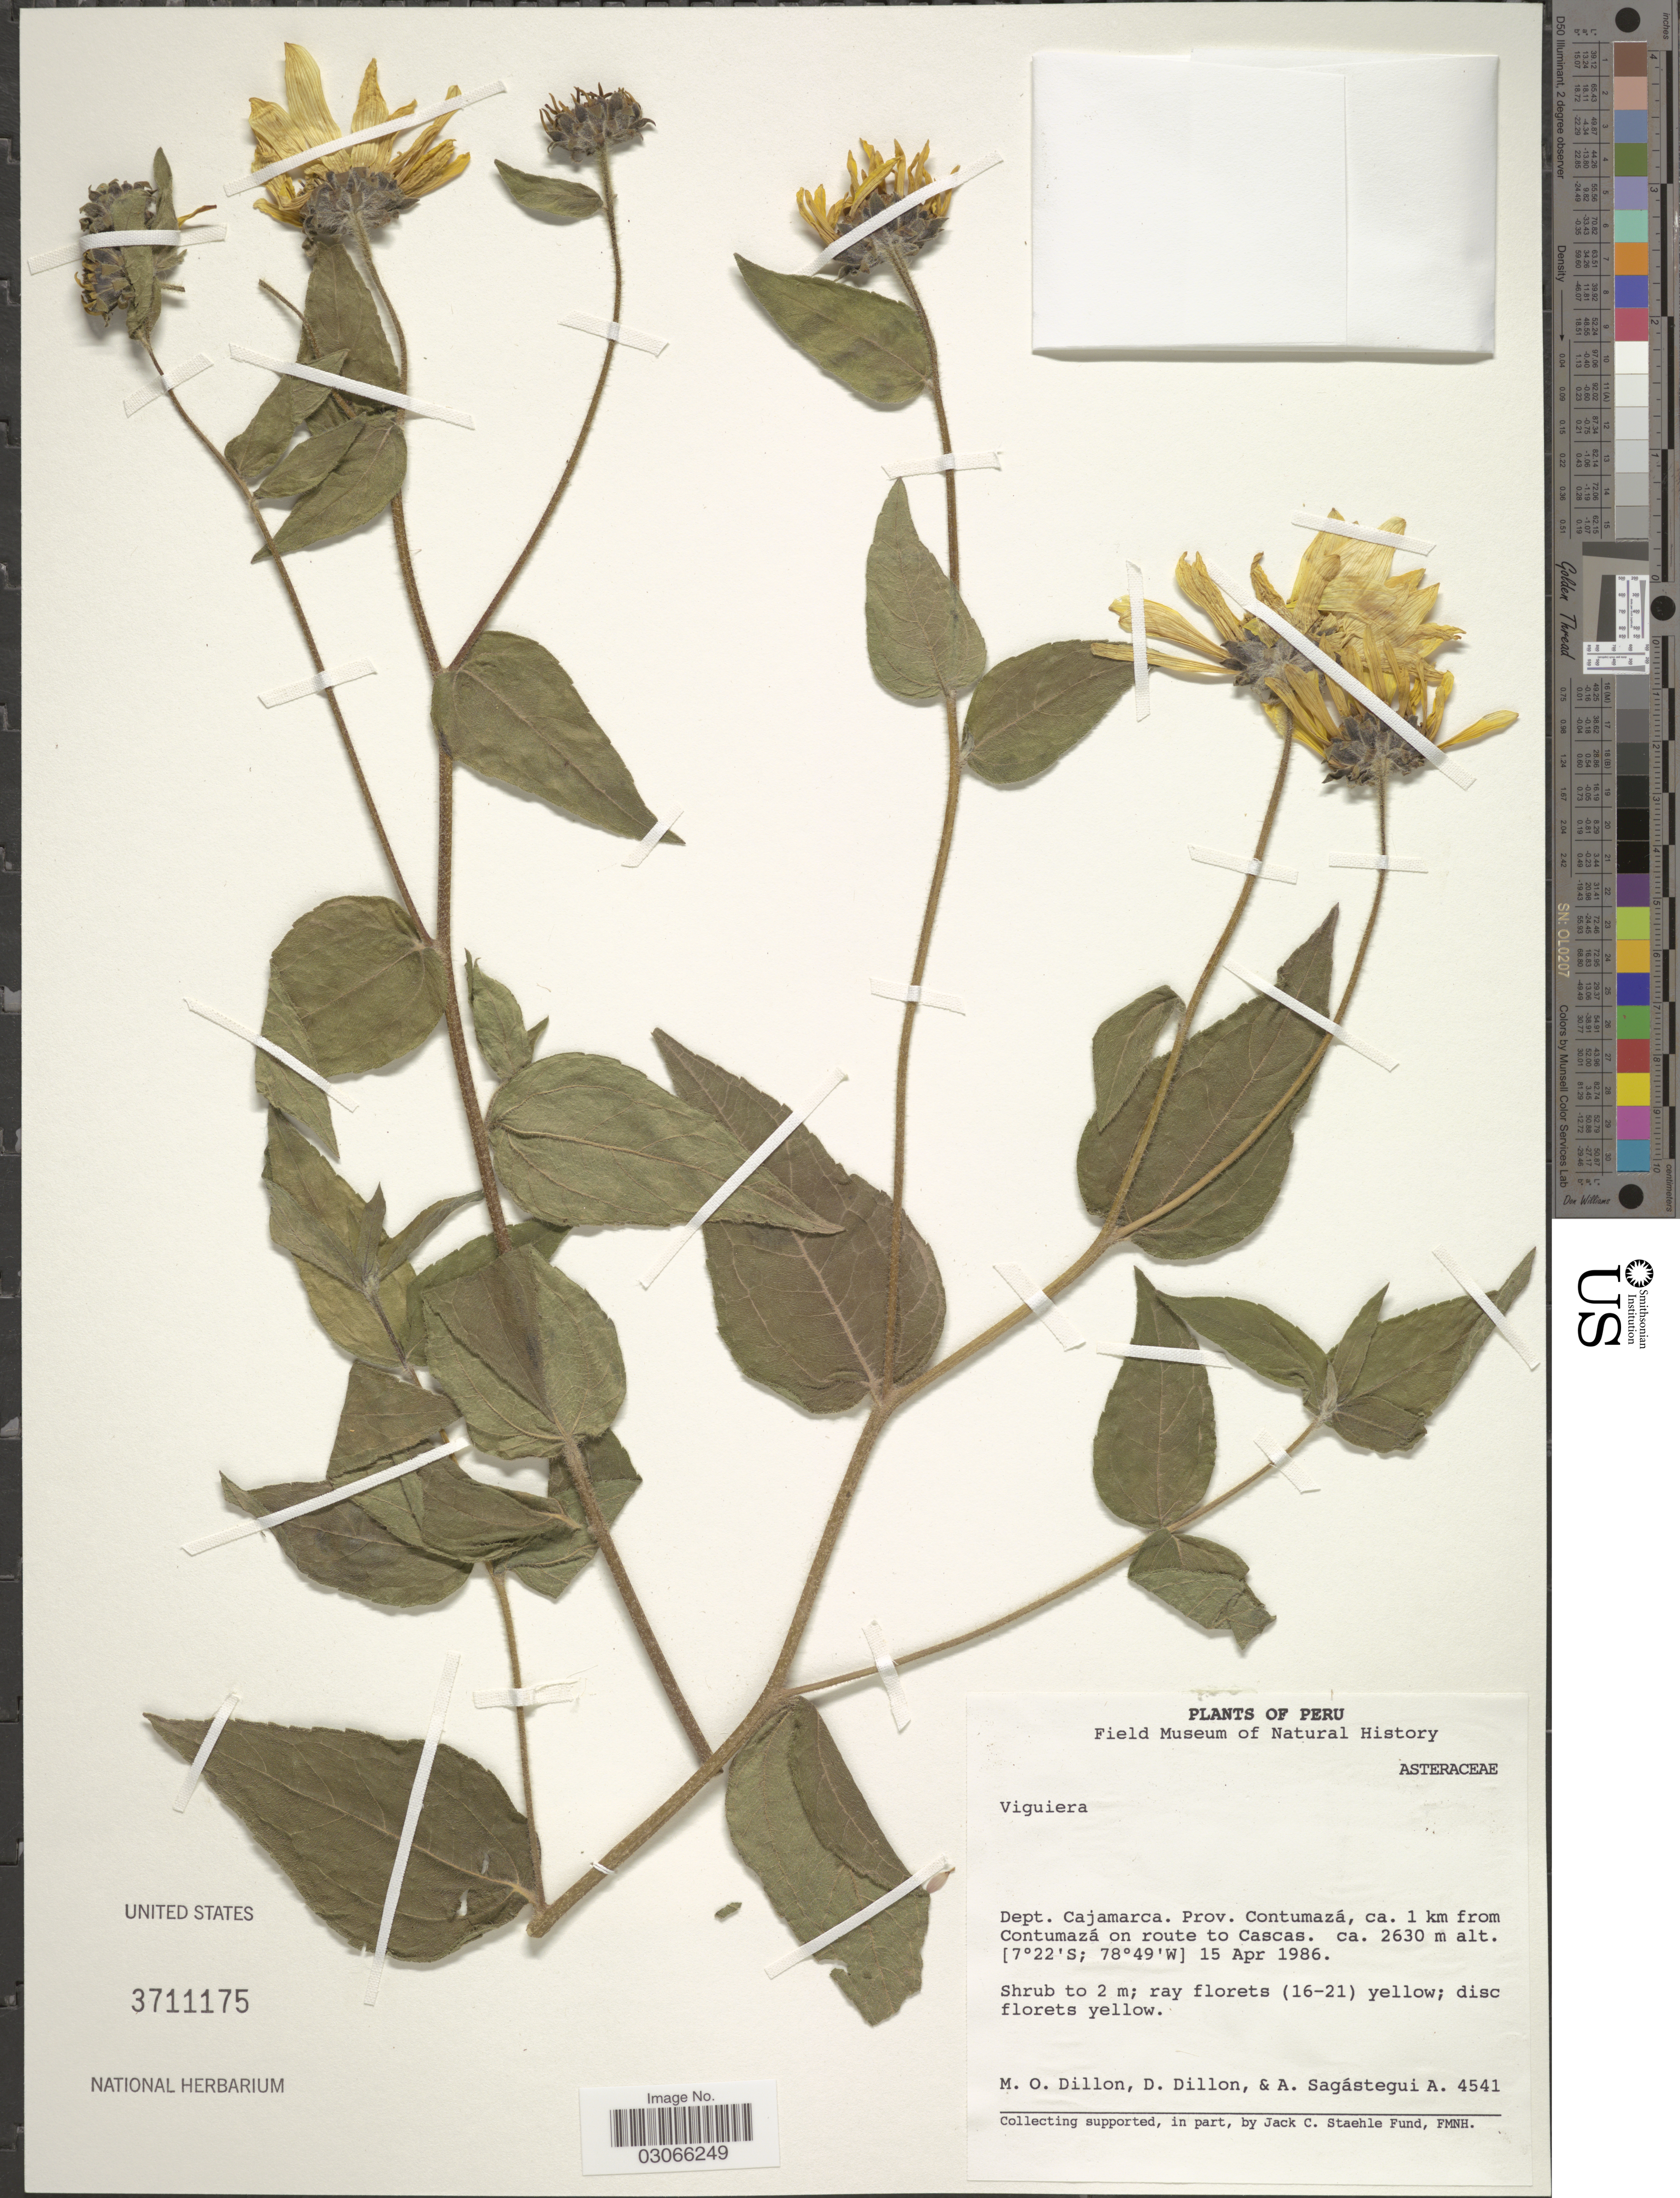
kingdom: Plantae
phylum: Tracheophyta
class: Magnoliopsida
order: Asterales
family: Asteraceae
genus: Viguiera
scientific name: Viguiera sp.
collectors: M. O. Dillon, D. Dillon & A. Sagástegui A.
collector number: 4541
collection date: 1986-04-15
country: Peru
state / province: Cajamarca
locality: Dept. Cajamarca. Prov. Contumazá, ca. 1 km from Contumazá on route to Cascas.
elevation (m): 2630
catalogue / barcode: US 3711175